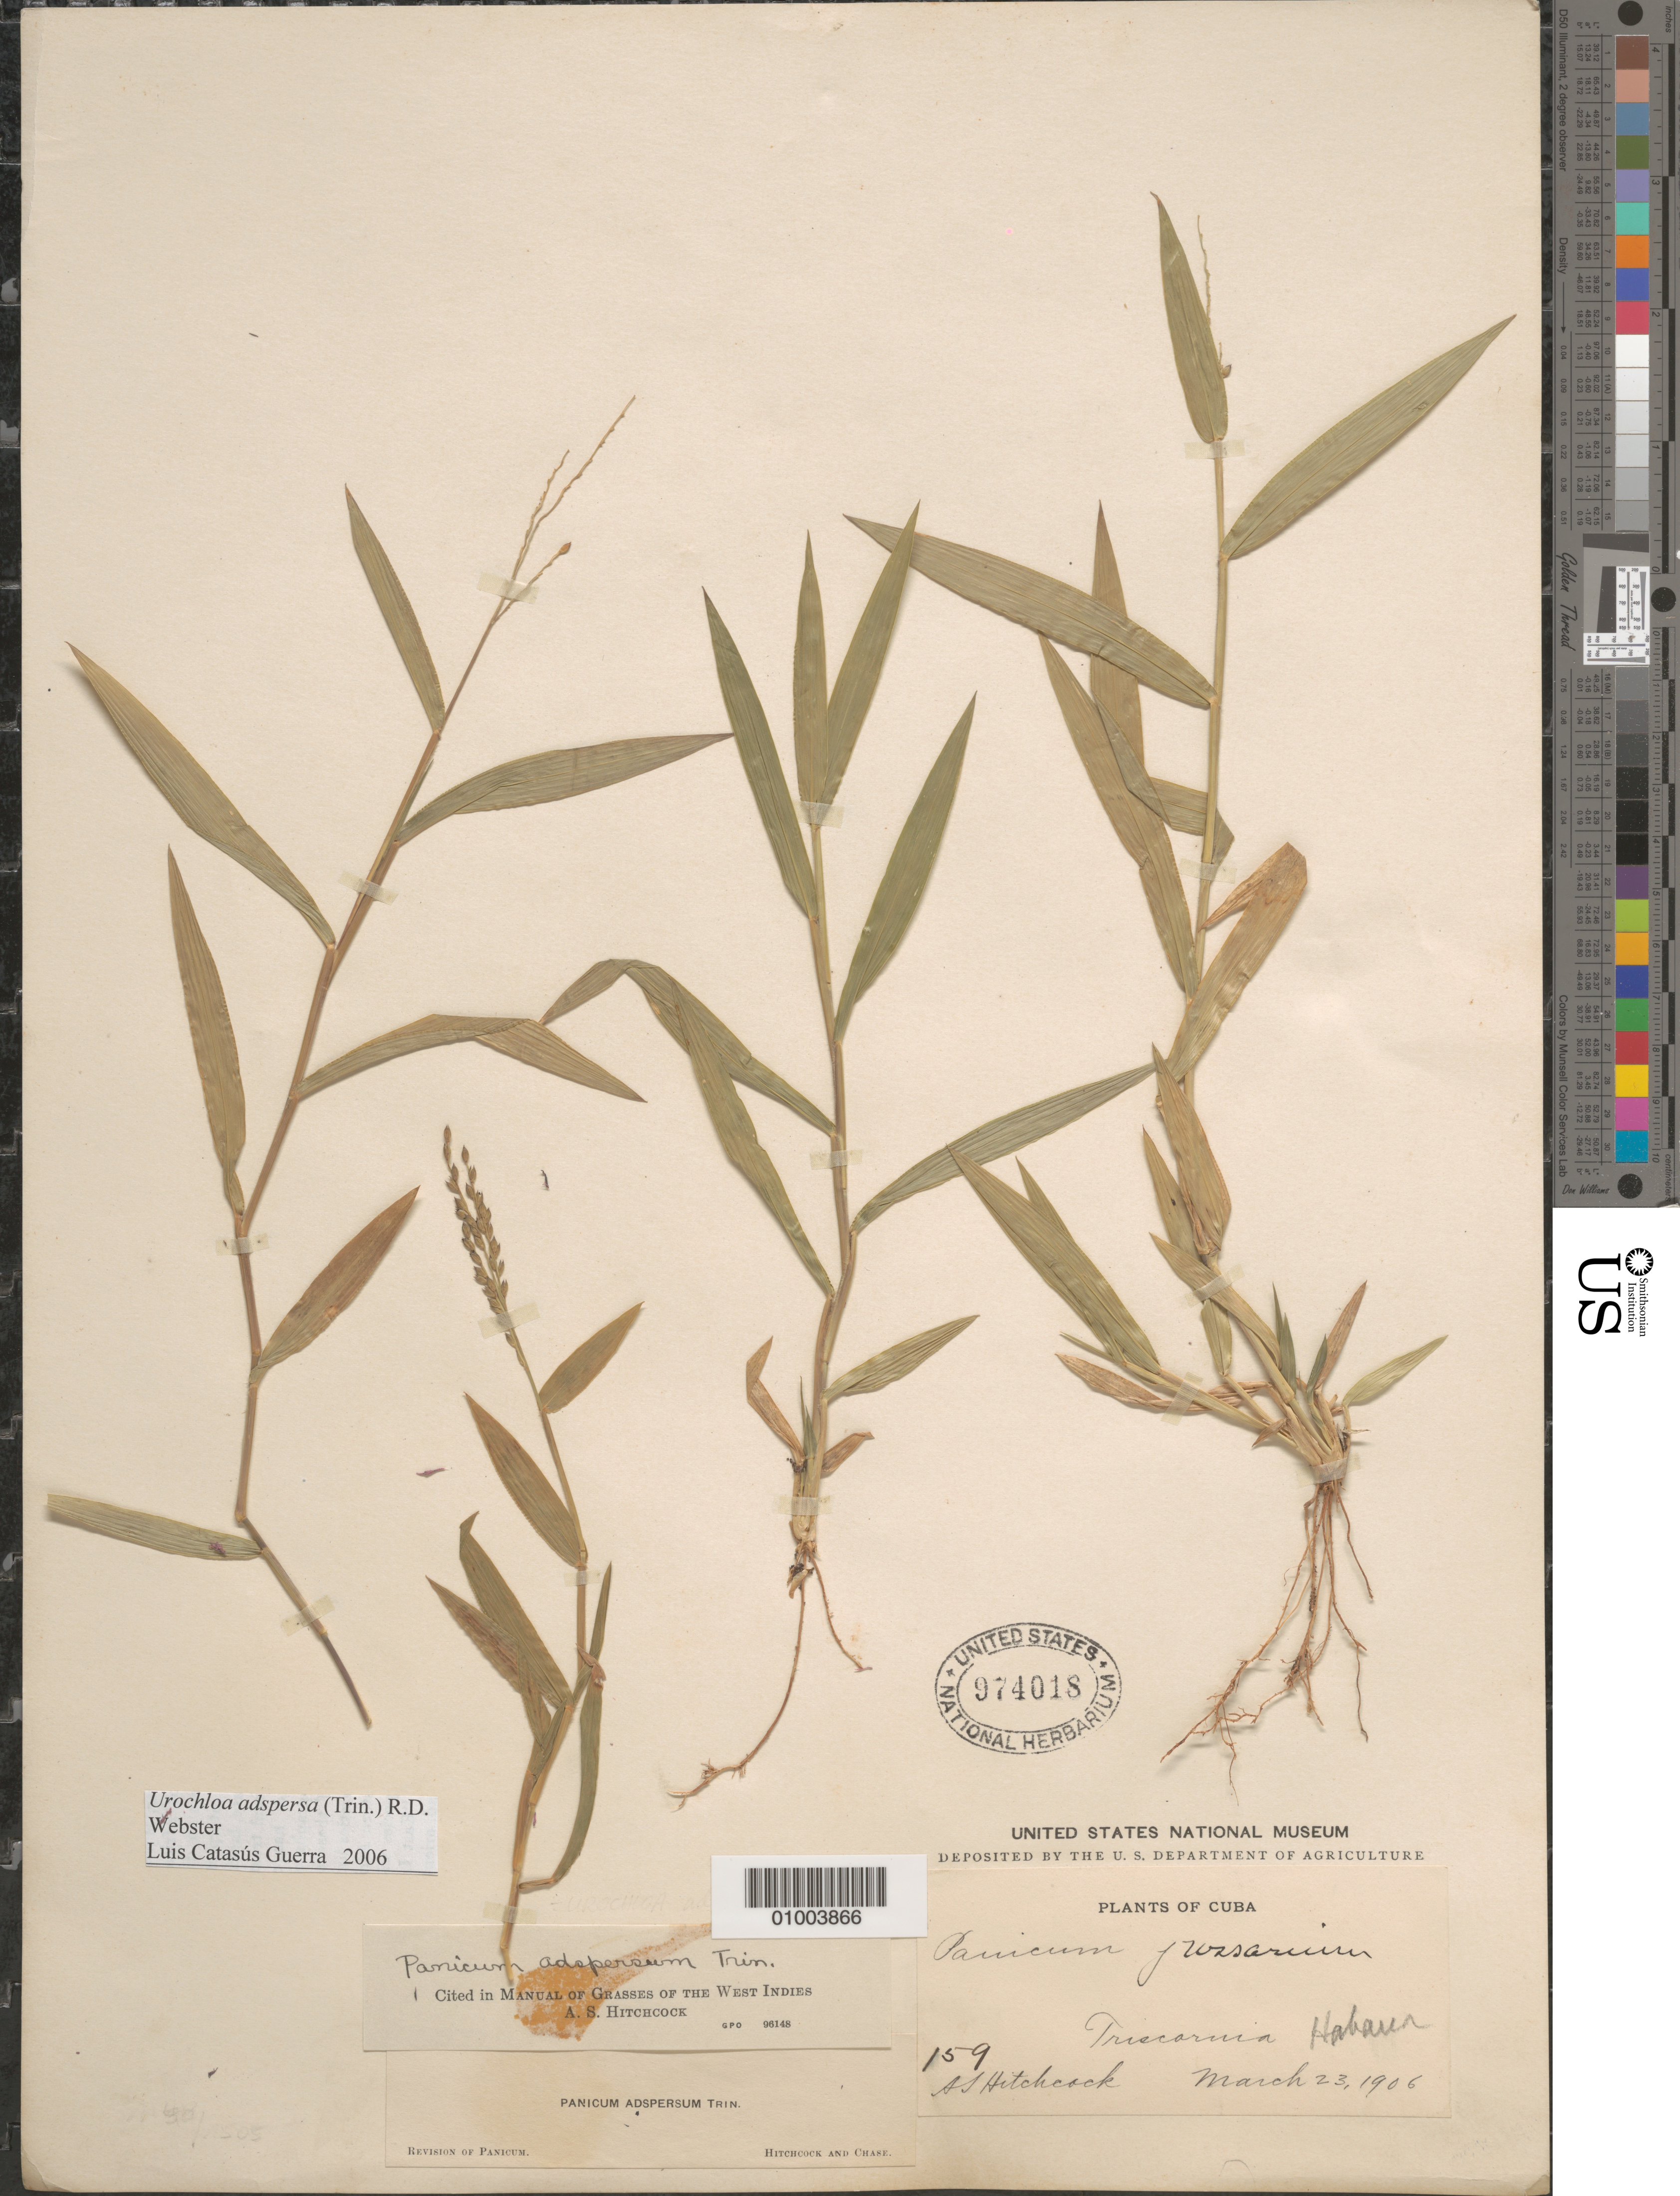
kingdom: Plantae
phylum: Tracheophyta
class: Liliopsida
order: Poales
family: Poaceae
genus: Urochloa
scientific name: Urochloa adspersa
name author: (Trin.) R.D. Webster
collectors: A. S. Hitchcock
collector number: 159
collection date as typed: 23 Mar 1906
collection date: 1906-03-23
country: Cuba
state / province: La Habana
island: Cuba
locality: La Habana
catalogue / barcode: US 974018